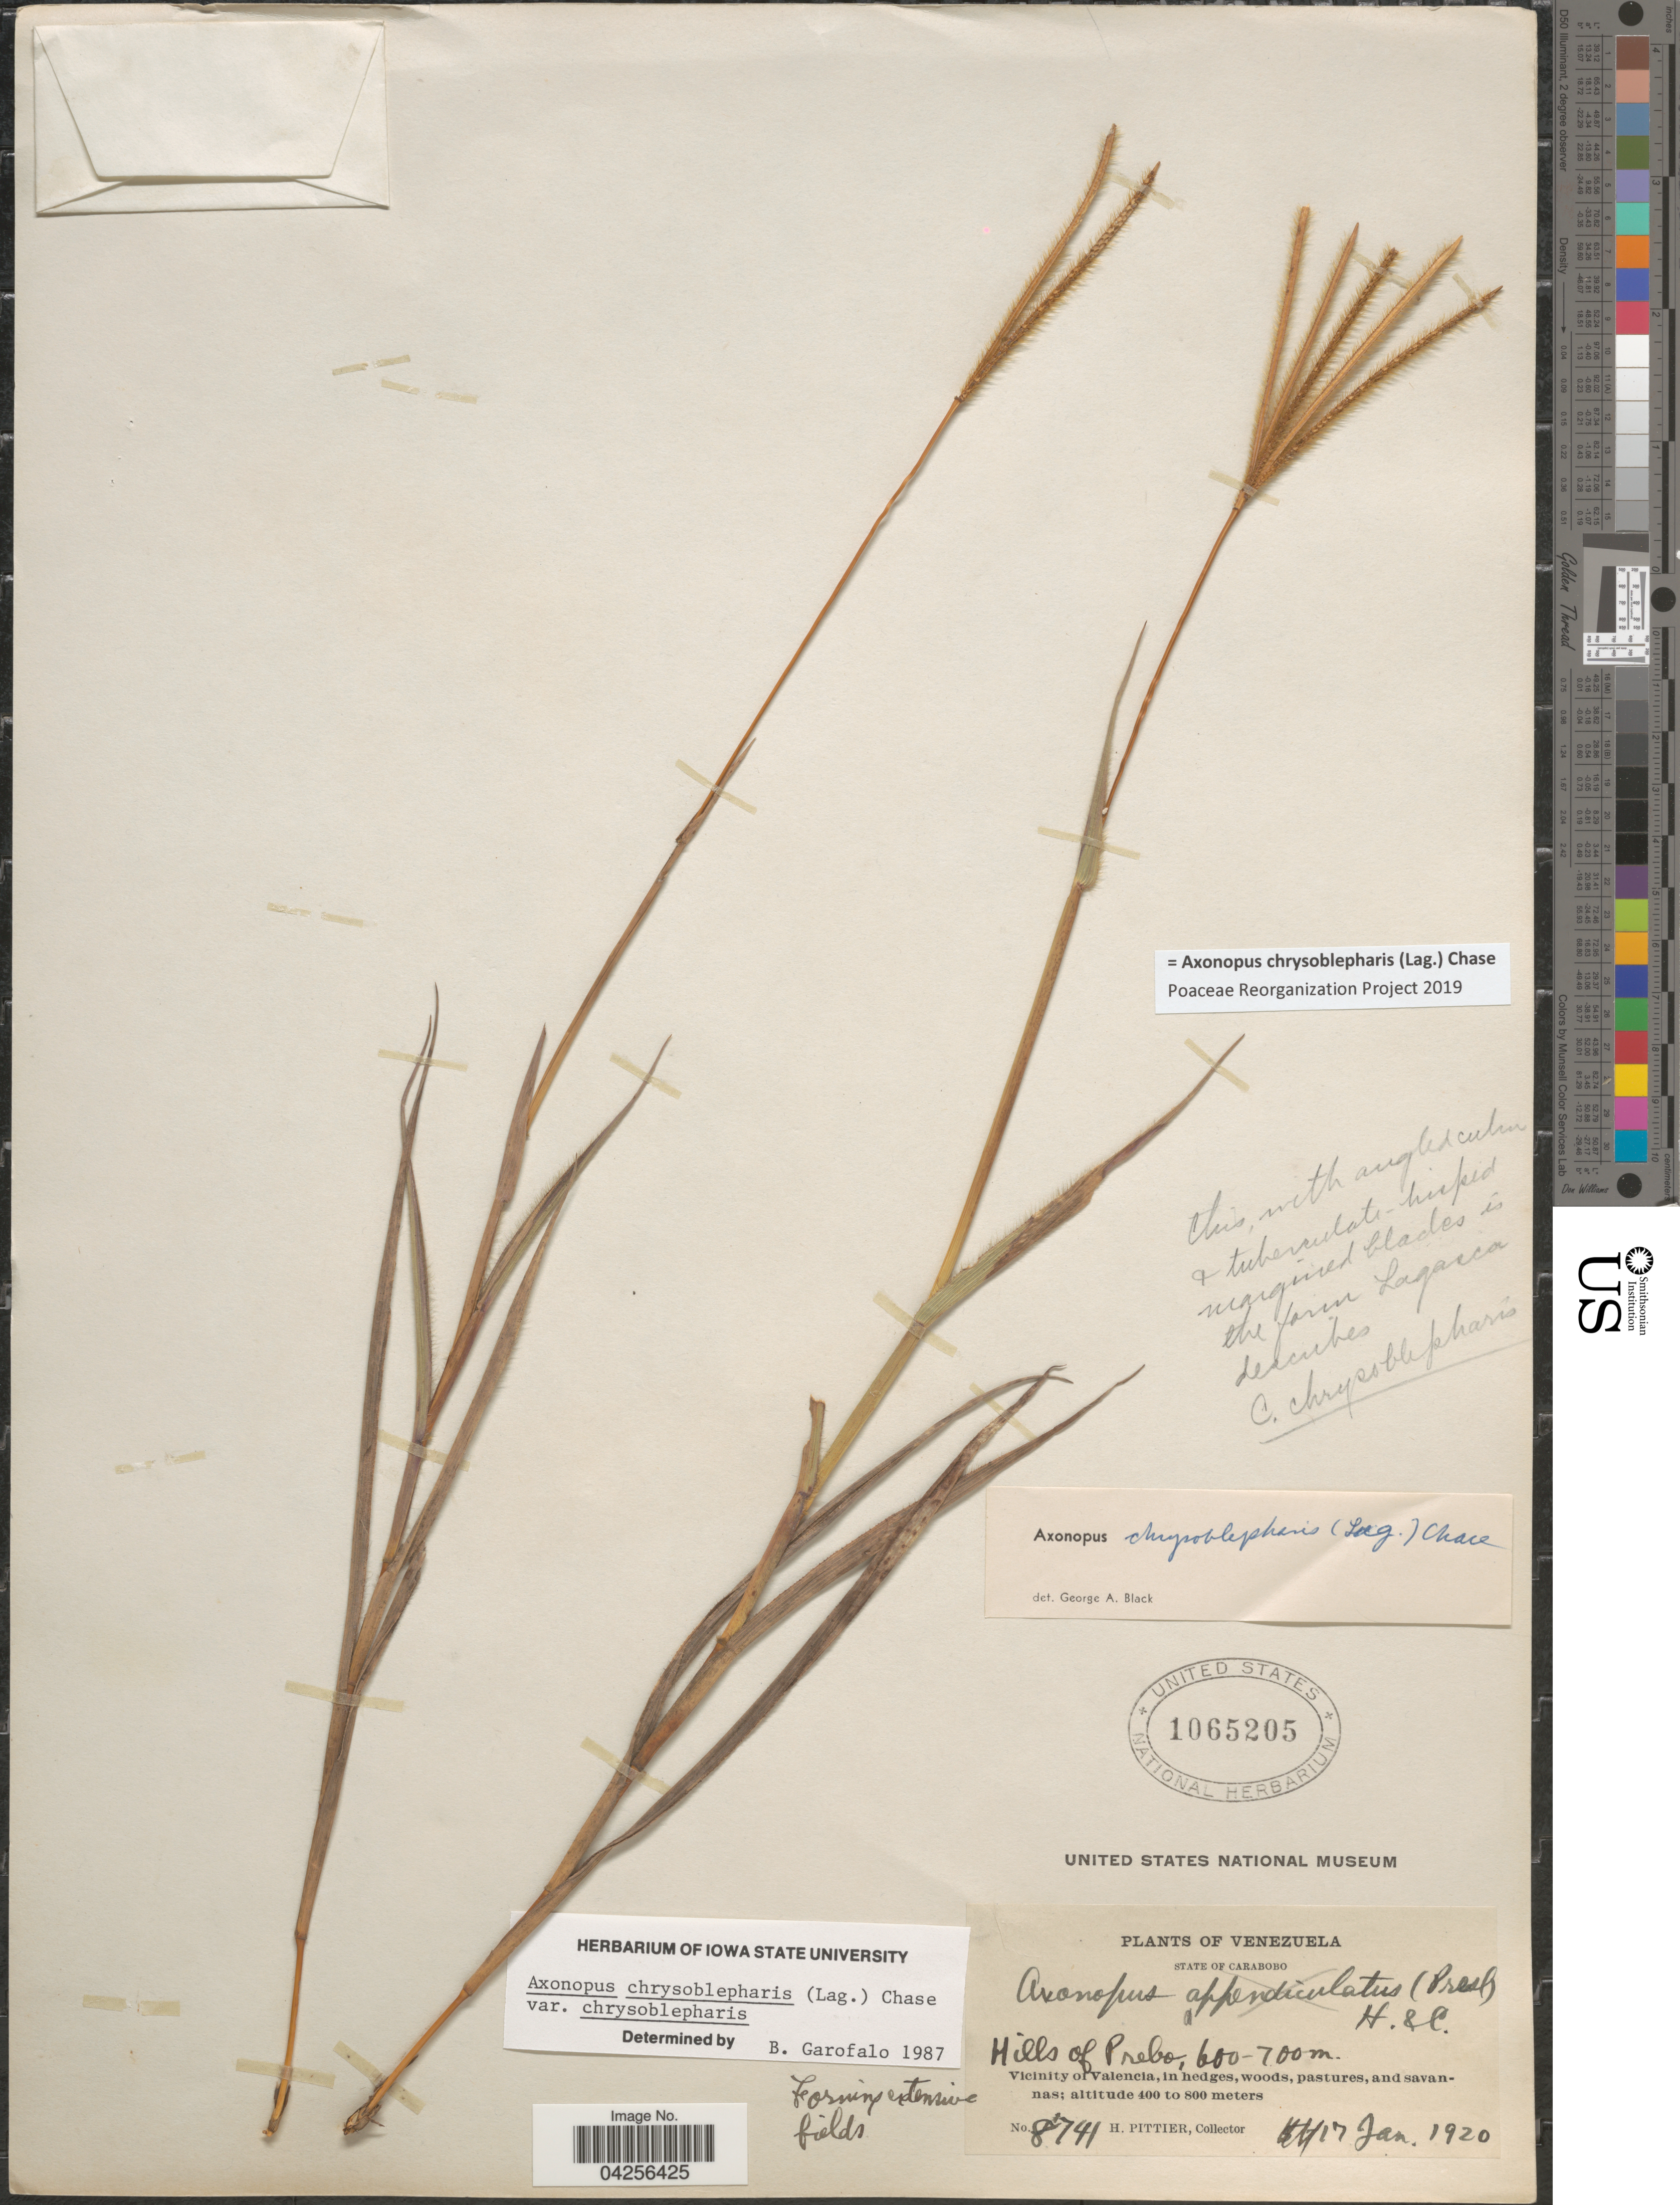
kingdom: Plantae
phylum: Tracheophyta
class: Liliopsida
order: Poales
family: Poaceae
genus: Axonopus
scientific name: Axonopus chrysoblepharis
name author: (Lag.) Chase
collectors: H. F. Pittier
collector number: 8741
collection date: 1920-01-17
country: Venezuela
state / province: Carabobo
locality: Hills of Prebo. Vicinity of Valencia.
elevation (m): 600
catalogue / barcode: US 1065205